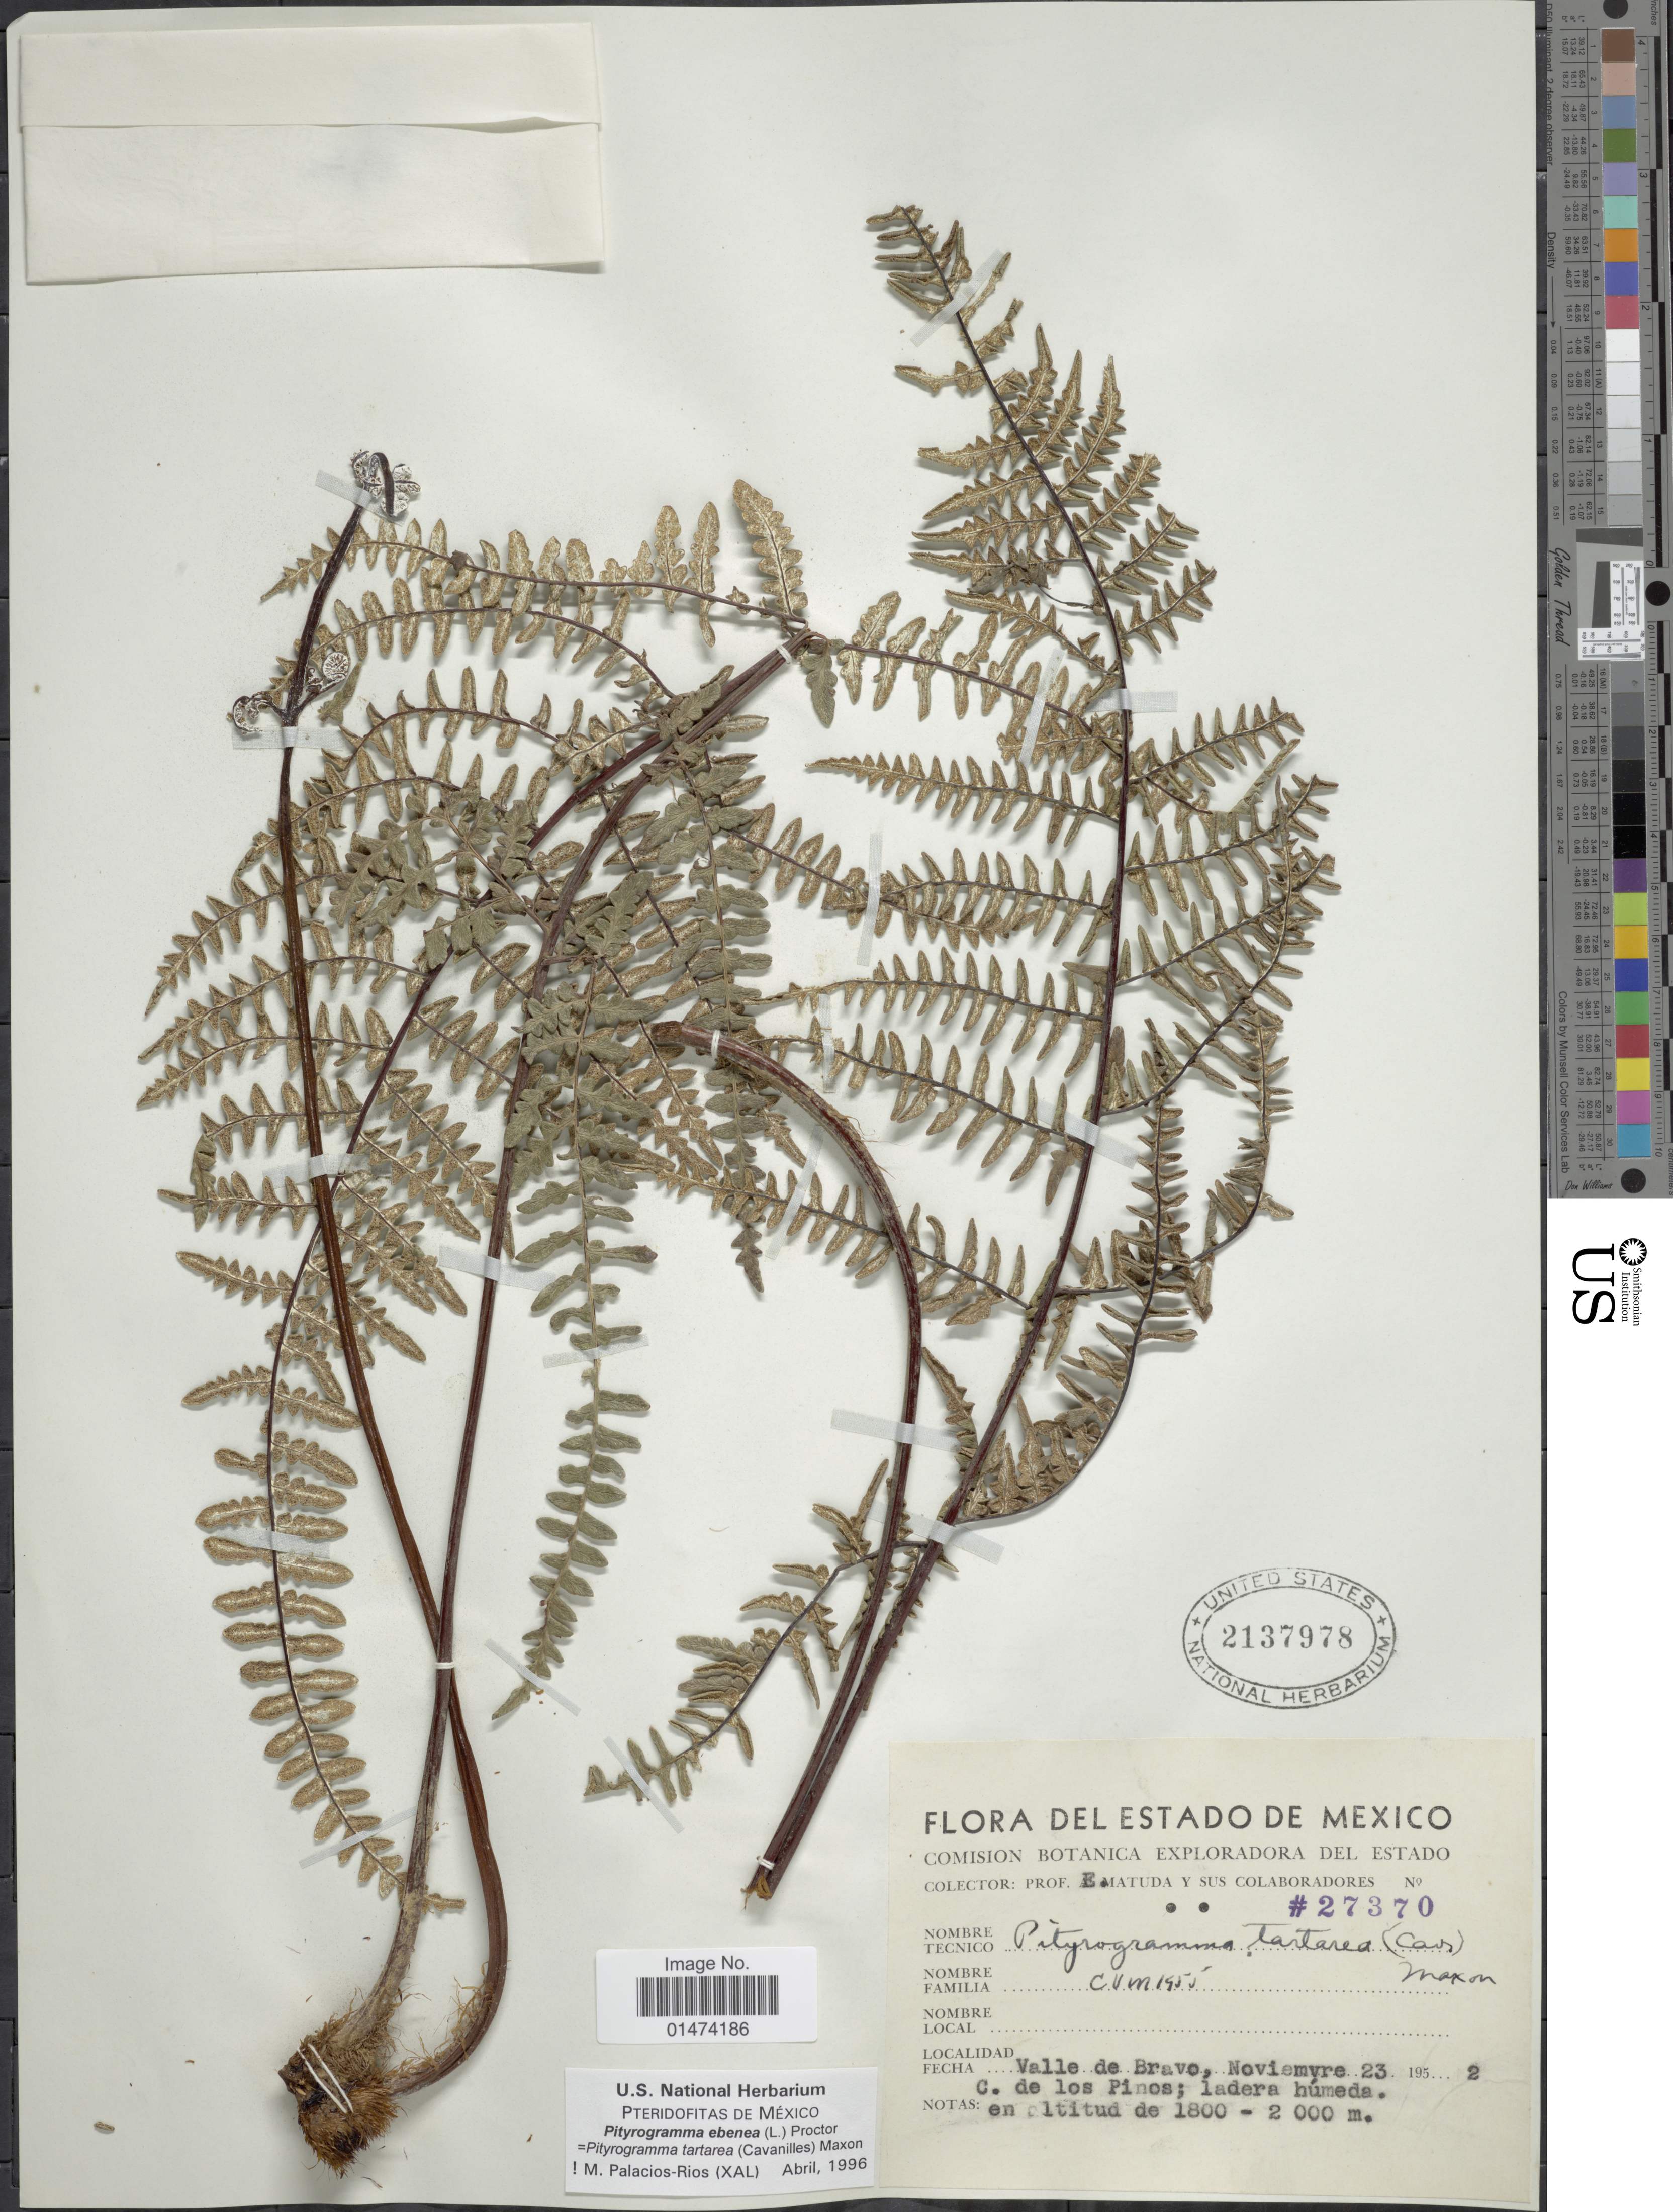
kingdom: Plantae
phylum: Tracheophyta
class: Polypodiopsida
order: Polypodiales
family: Pteridaceae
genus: Pityrogramma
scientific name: Pityrogramma tartarea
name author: (Cav.) Maxon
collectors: E. Matuda & et al.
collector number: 27370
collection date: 1952-11-23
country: Mexico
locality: Valle de Bravo, C. de los Pinos; ladera humeda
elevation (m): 1800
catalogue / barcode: US 2137978